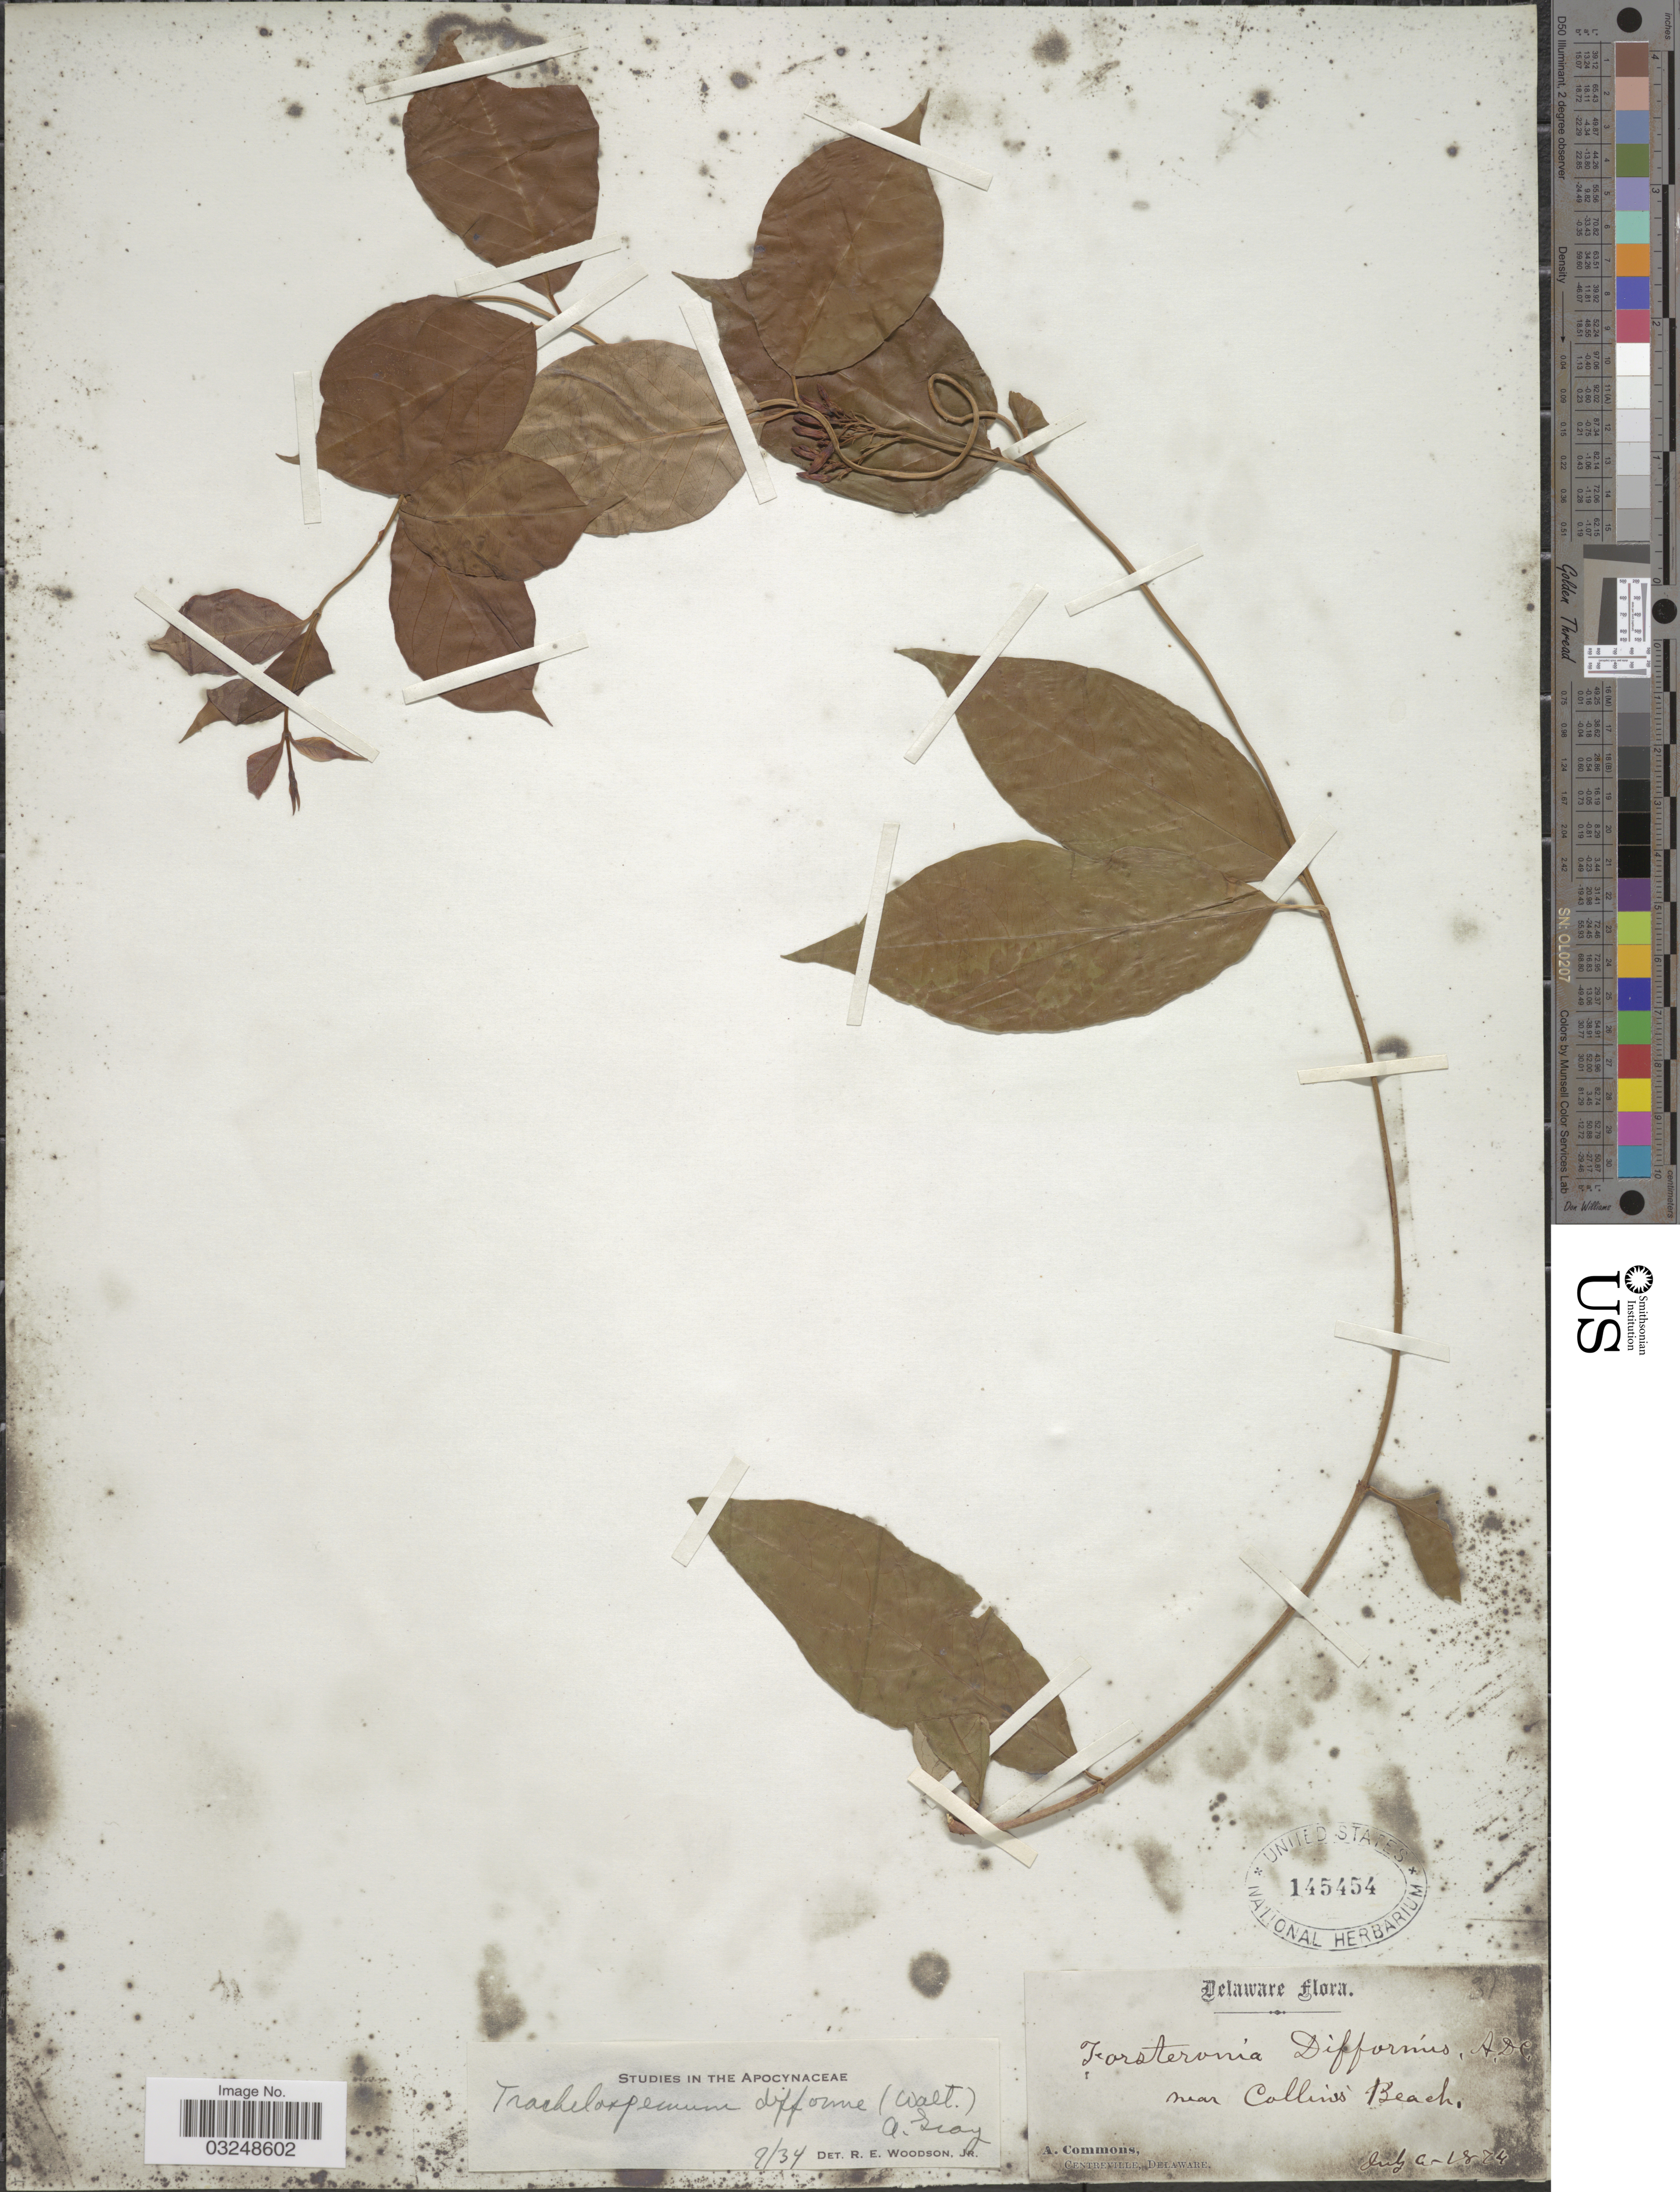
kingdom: Plantae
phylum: Tracheophyta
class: Magnoliopsida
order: Gentianales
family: Apocynaceae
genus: Trachelospermum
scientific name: Trachelospermum difforme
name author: (Walter) A. Gray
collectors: A. Commons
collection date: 1874-07-06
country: United States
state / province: Delaware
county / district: New Castle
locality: Delaware, near Collin's Beach.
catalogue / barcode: US 145454